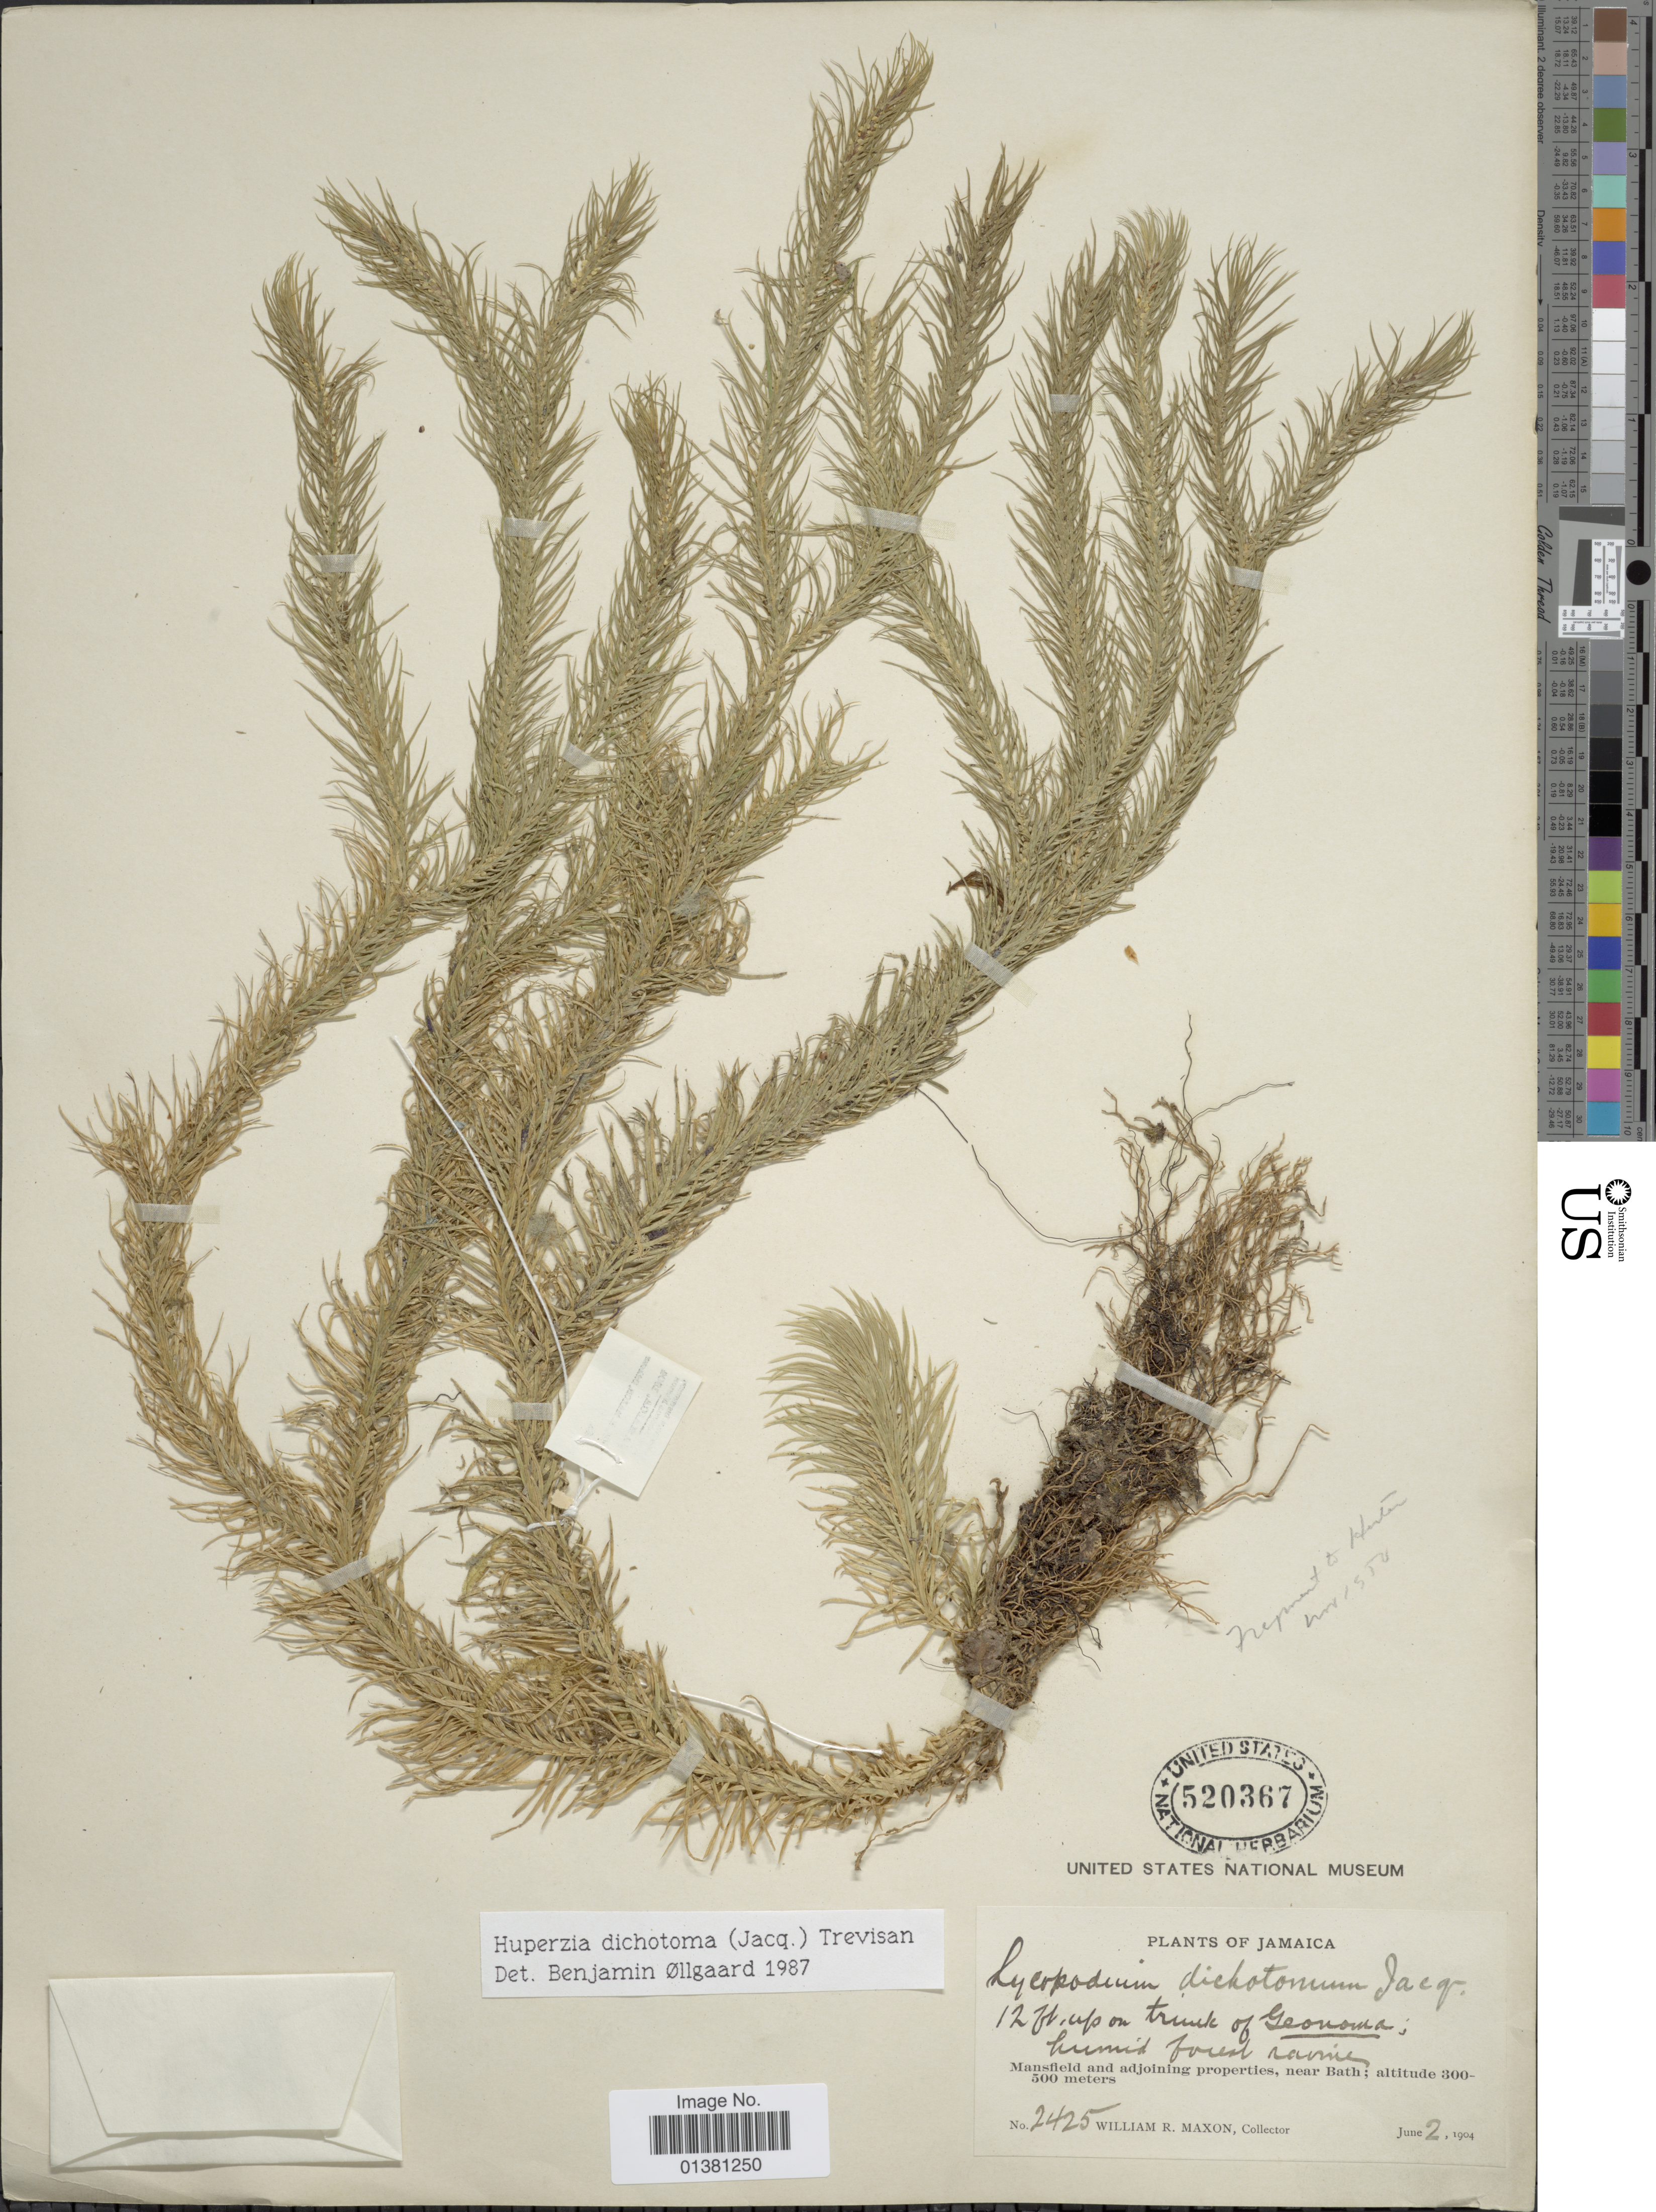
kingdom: Plantae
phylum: Tracheophyta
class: Lycopodiopsida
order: Lycopodiales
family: Lycopodiaceae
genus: Phlegmariurus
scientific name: Phlegmariurus dichotomus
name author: (Jacq.) W.H. Wagner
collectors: W. R. Maxon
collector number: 2425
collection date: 1904-06-02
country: Jamaica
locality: Mansfield adjoining properties, near Bath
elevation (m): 300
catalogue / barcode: US 520367